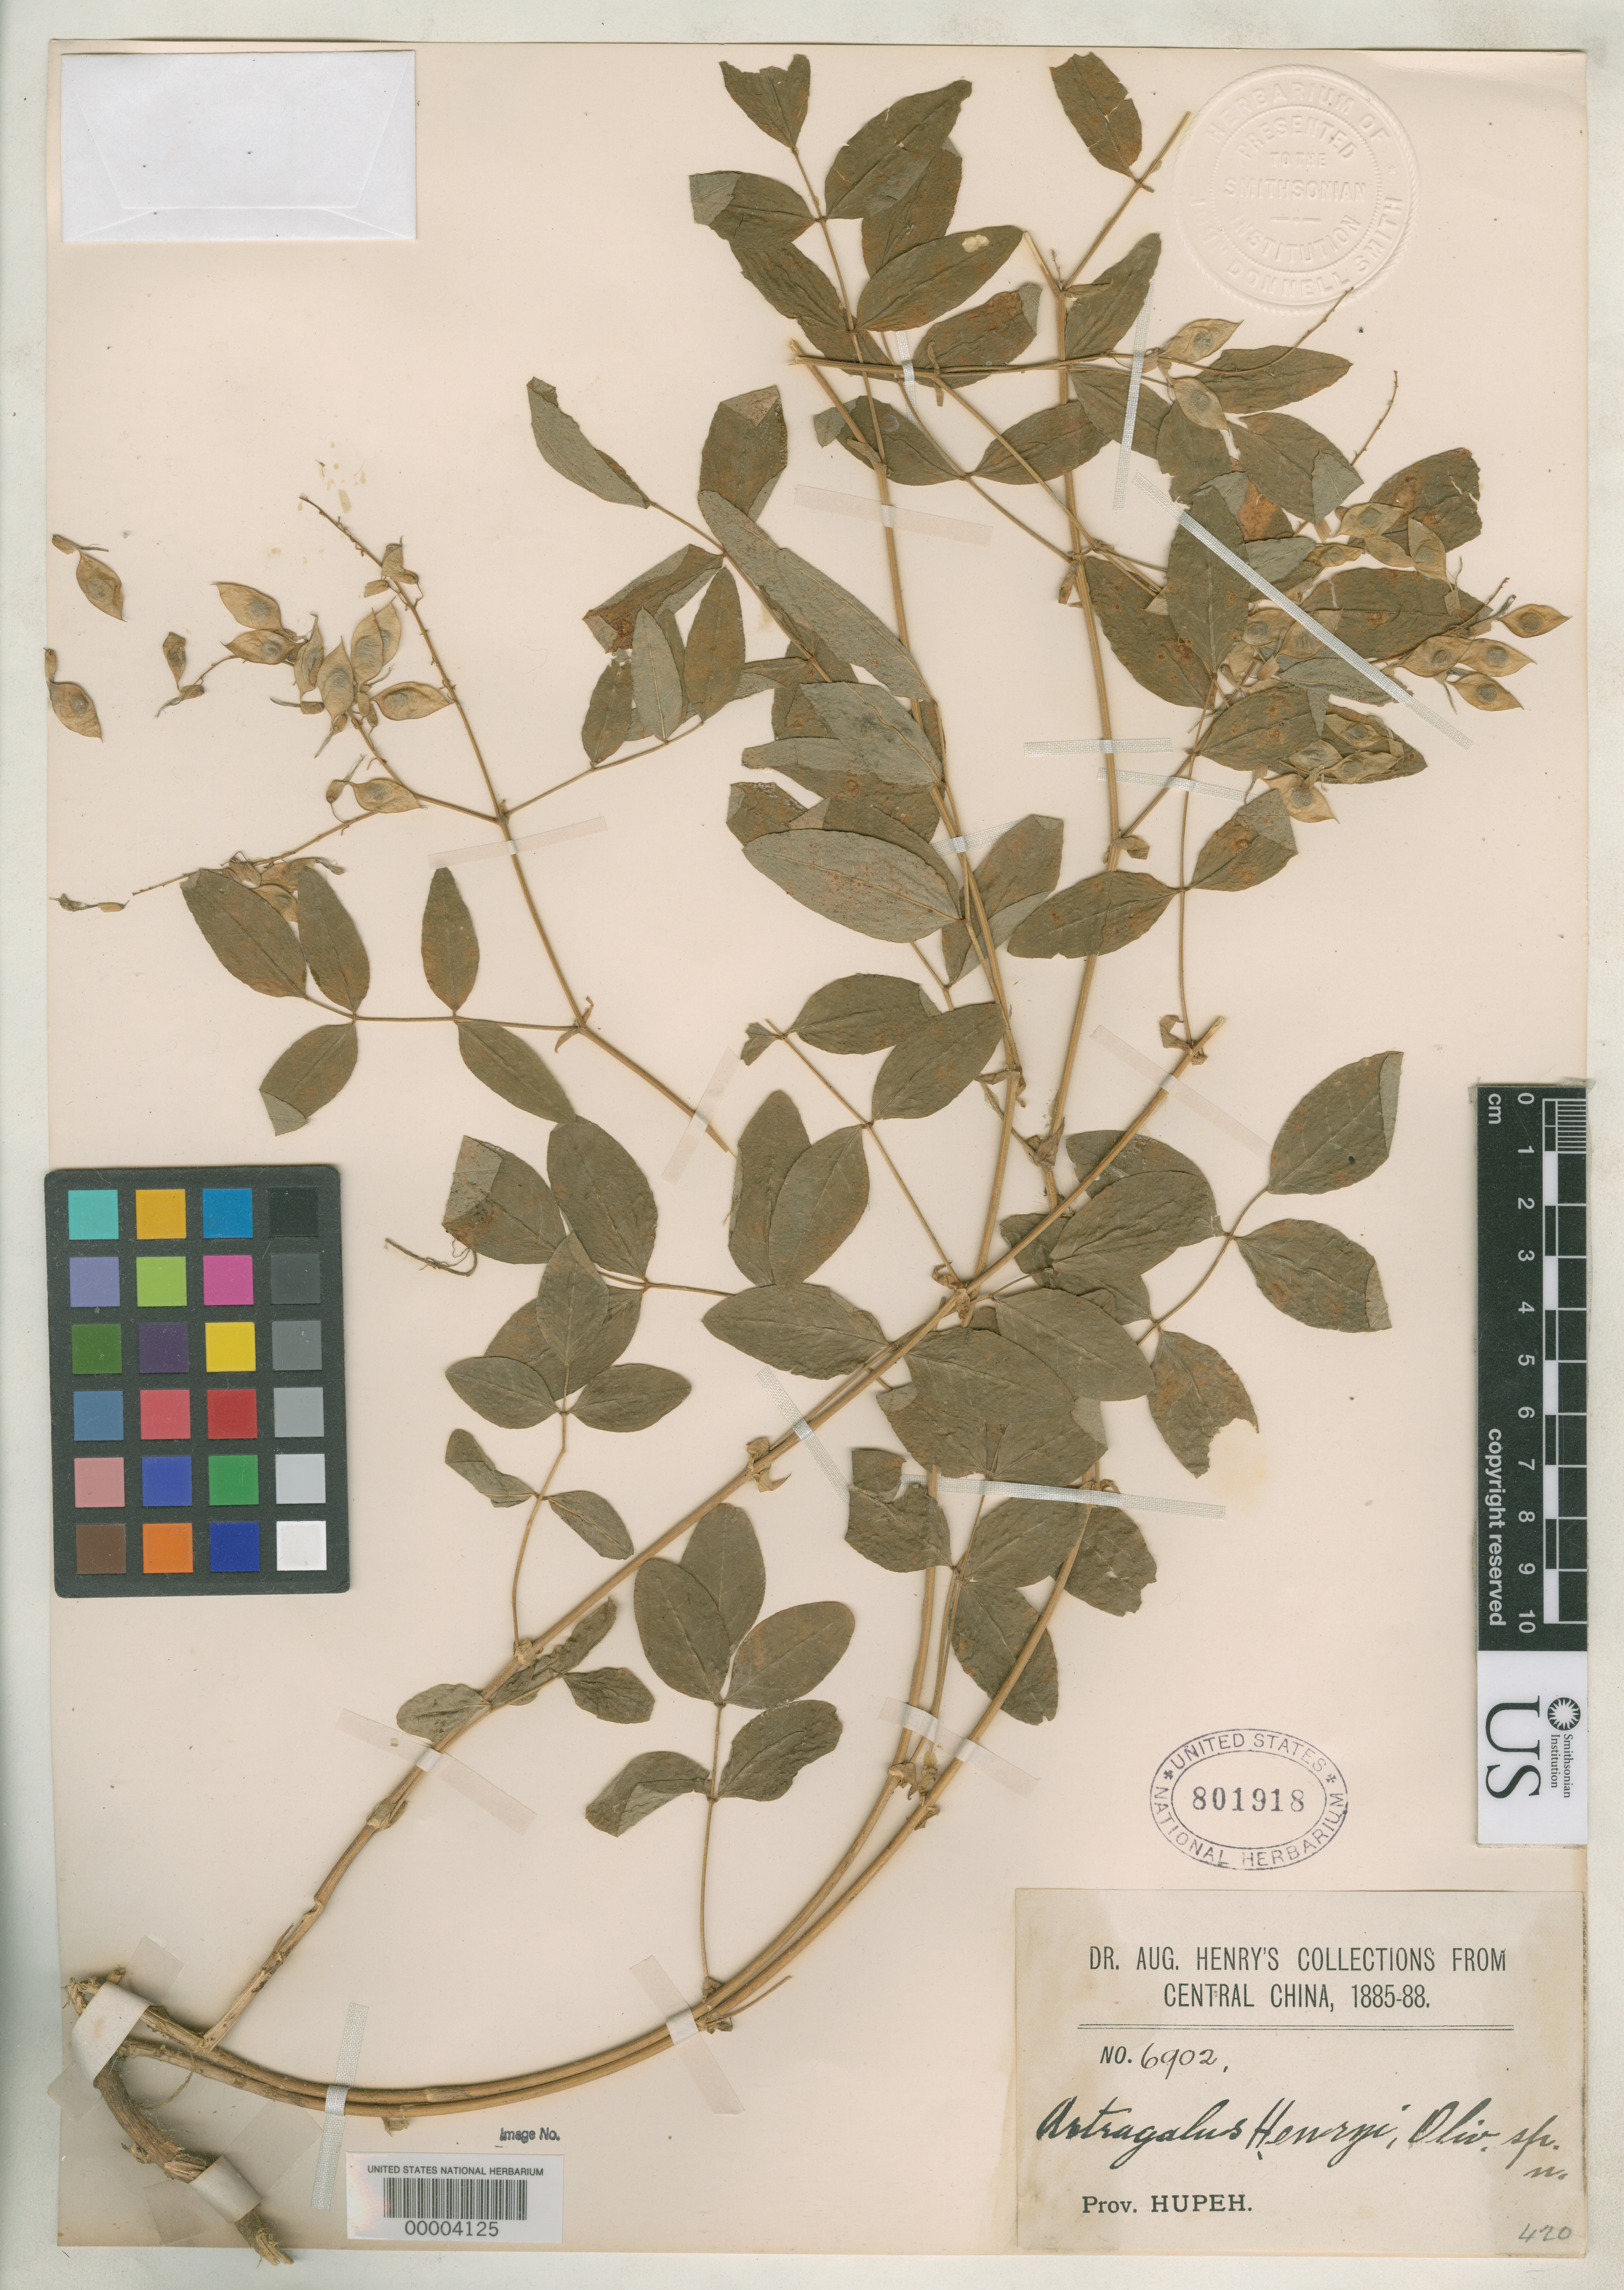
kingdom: Plantae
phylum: Tracheophyta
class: Magnoliopsida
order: Fabales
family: Fabaceae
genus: Astragalus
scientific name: Astragalus henryi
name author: Oliv.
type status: Isotype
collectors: A. Henry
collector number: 6902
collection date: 1885/1888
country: China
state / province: Hubei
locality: Central China. Prov. Hupeh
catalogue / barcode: US 801918